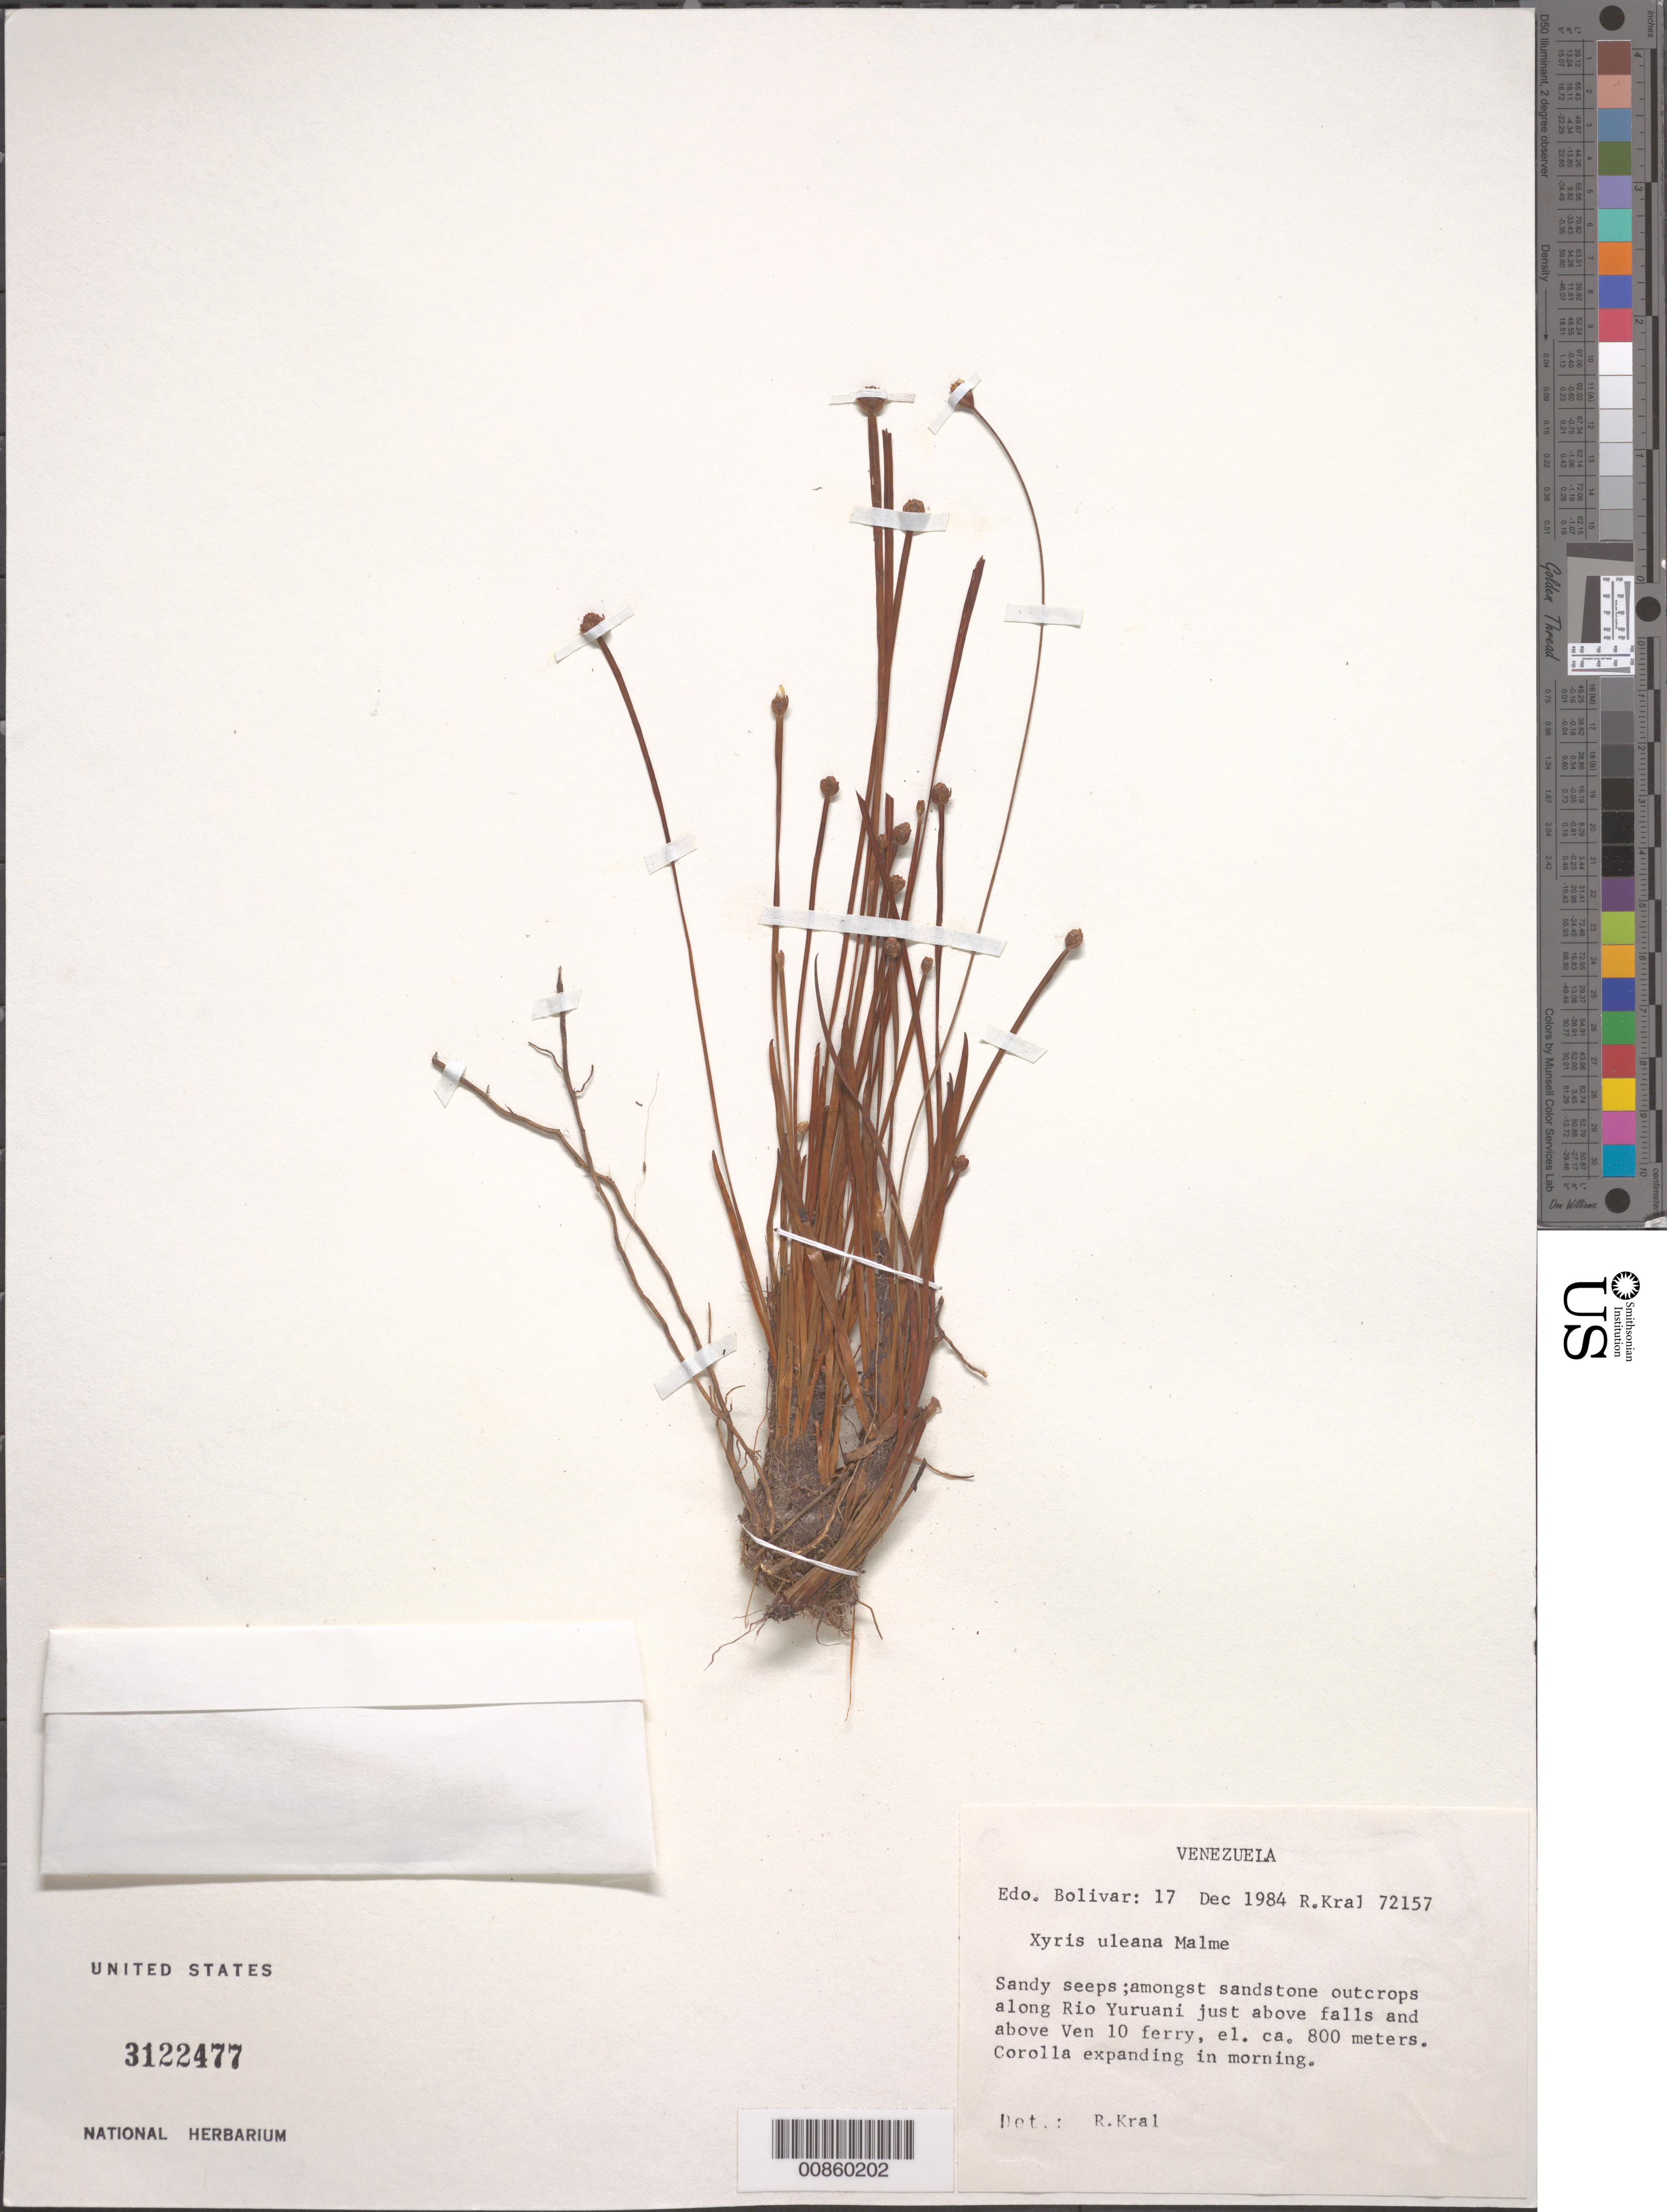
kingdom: Plantae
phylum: Tracheophyta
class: Liliopsida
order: Poales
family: Xyridaceae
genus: Xyris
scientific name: Xyris uleana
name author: Malme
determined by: Kral, Robert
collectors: R. Kral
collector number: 72157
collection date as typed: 17-Dec-84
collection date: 1984-12-17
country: Venezuela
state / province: Bolívar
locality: Río Yuruani, just above falls and above Ven. 10 ferry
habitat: Sandy seeps amongst sandstone outcrops along river.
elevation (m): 800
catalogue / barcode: US 3122477